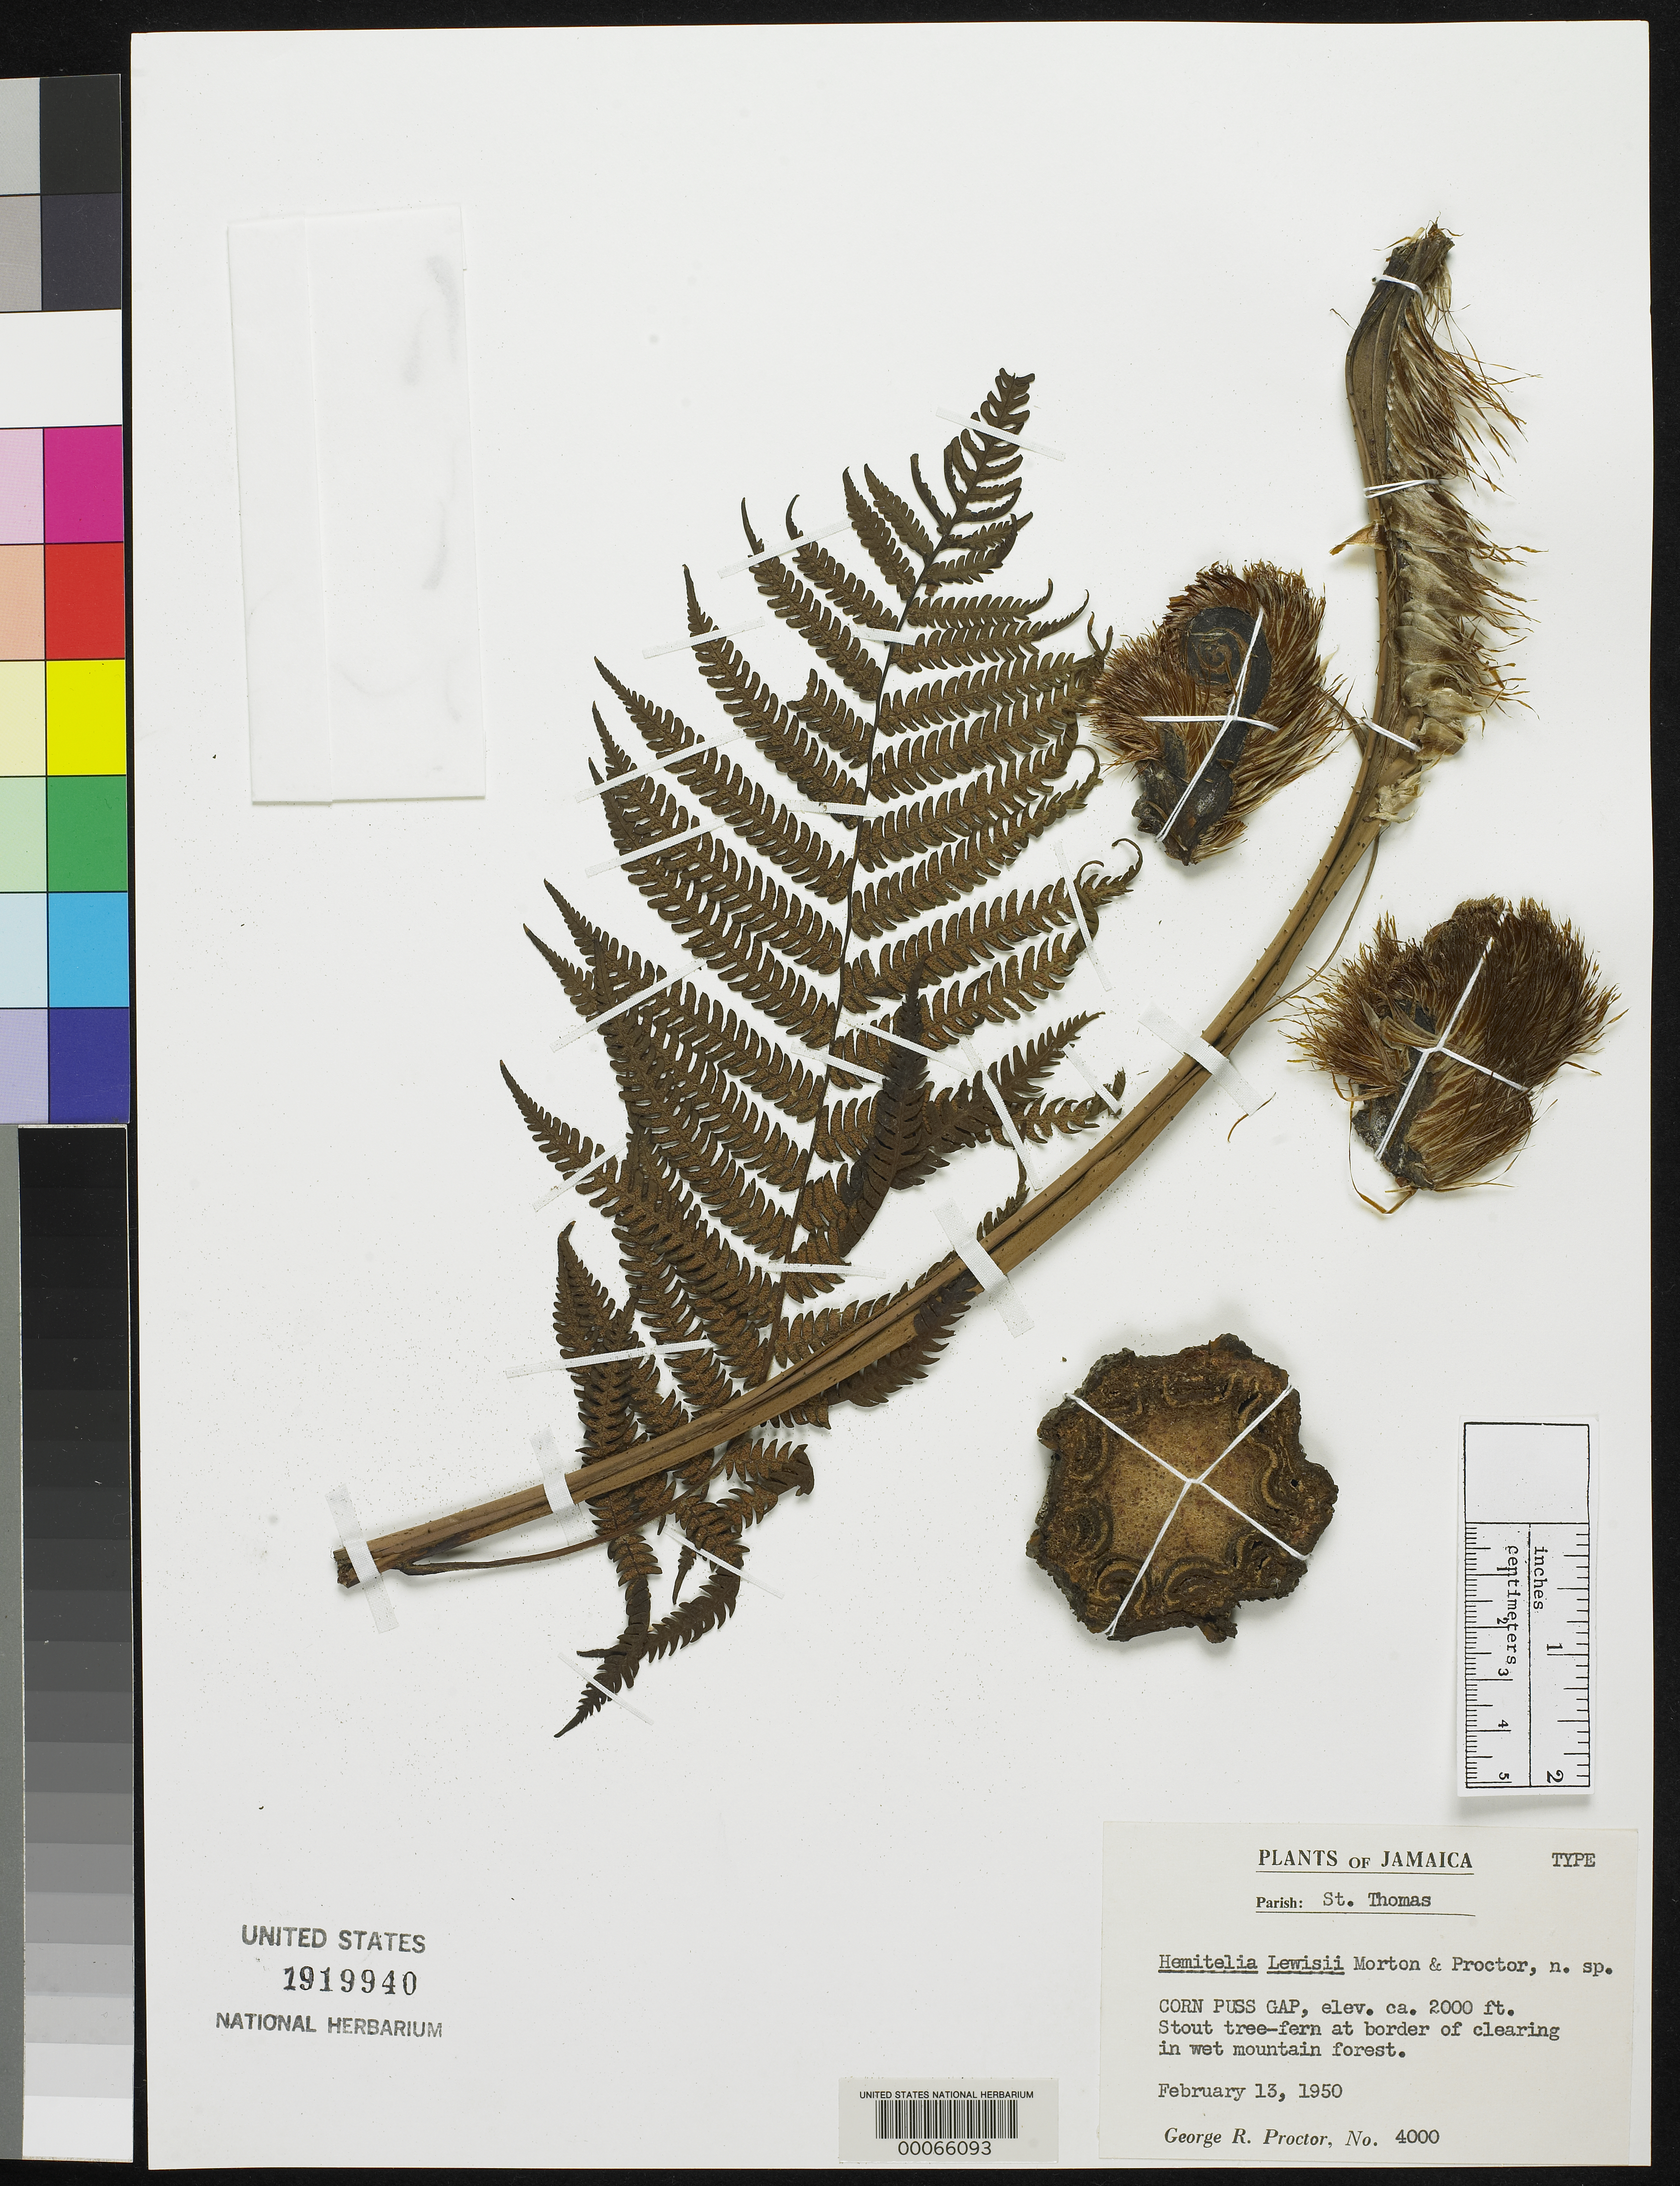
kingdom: Plantae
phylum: Tracheophyta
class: Polypodiopsida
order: Cyatheales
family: Cyatheaceae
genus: Hemitelia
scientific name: Hemitelia lewisii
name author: C.V. Morton & Proctor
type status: Holotype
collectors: G. R. Proctor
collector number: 4000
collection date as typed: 13 Feb 1950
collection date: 1950-02-13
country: Jamaica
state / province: Saint Thomas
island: Greater Antilles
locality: Corn Puss Gap; alt. 2000 ft.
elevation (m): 610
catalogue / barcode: US 1919940